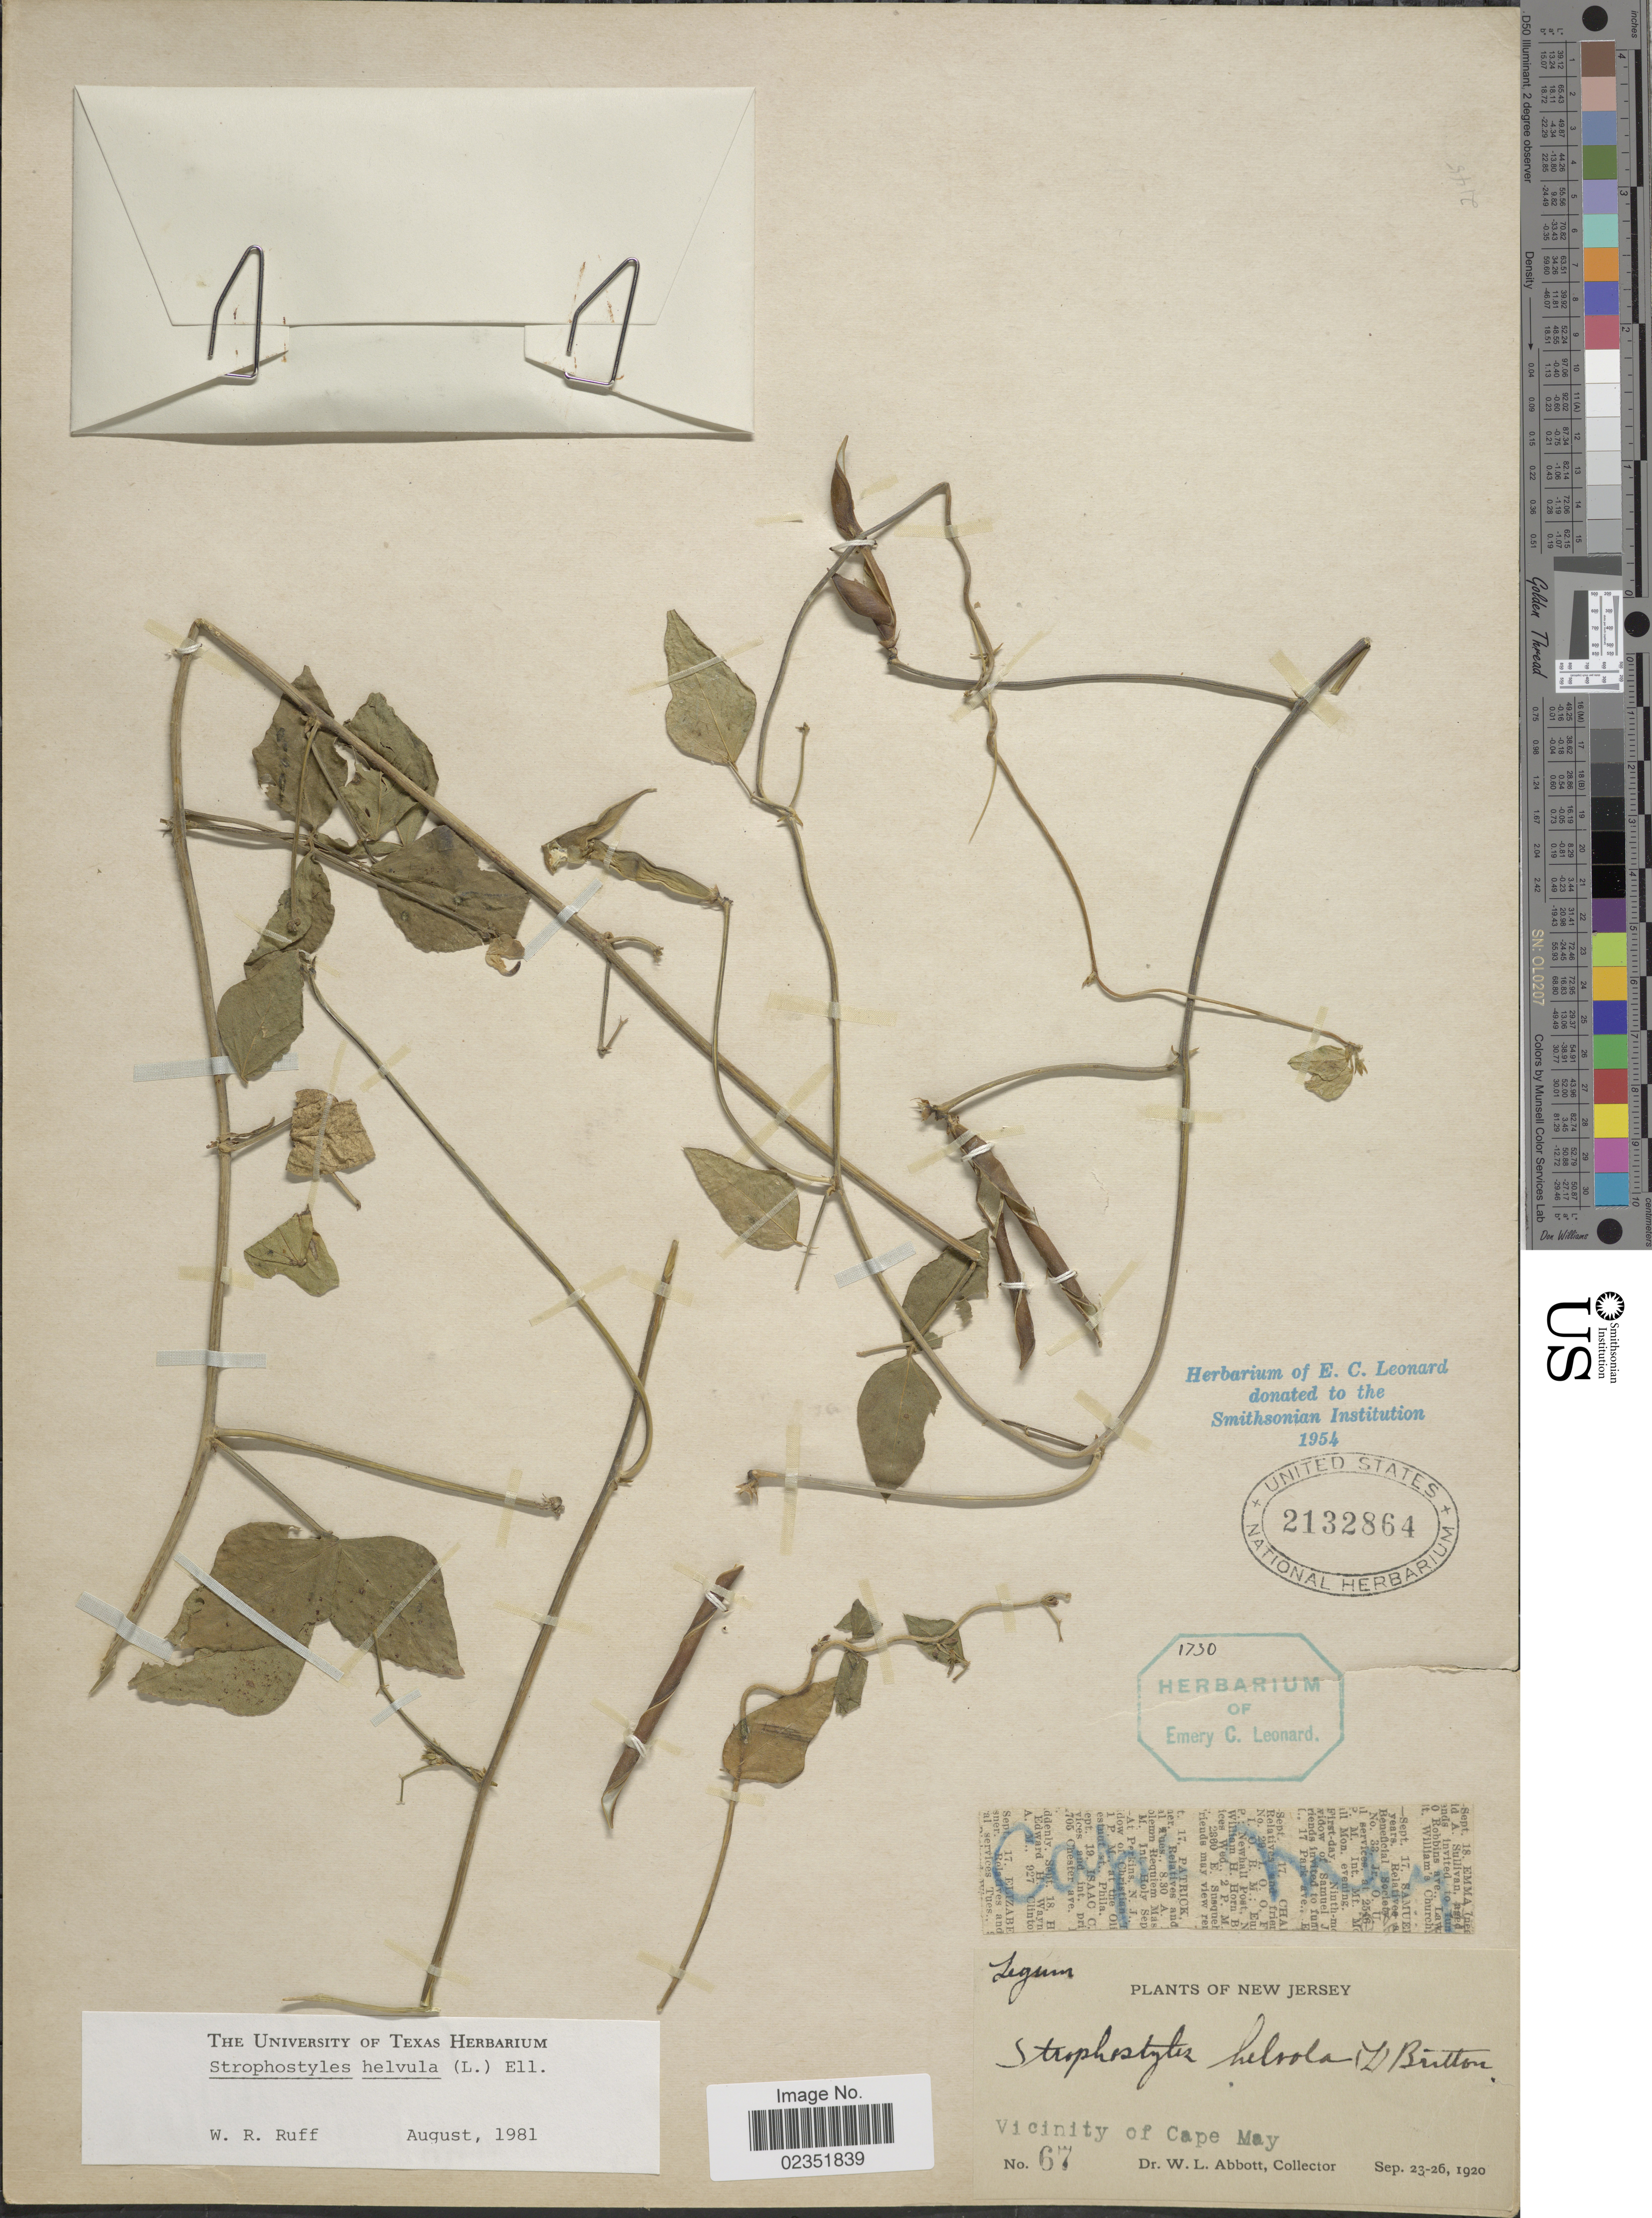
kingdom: Plantae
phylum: Tracheophyta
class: Magnoliopsida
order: Fabales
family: Fabaceae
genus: Strophostyles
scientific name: Strophostyles helvola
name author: (L.) Elliott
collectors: W. L. Abbott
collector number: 67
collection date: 1920-09-23/1920-09-26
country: United States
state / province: New Jersey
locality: Vicinity of Cape May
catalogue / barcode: US 2132864